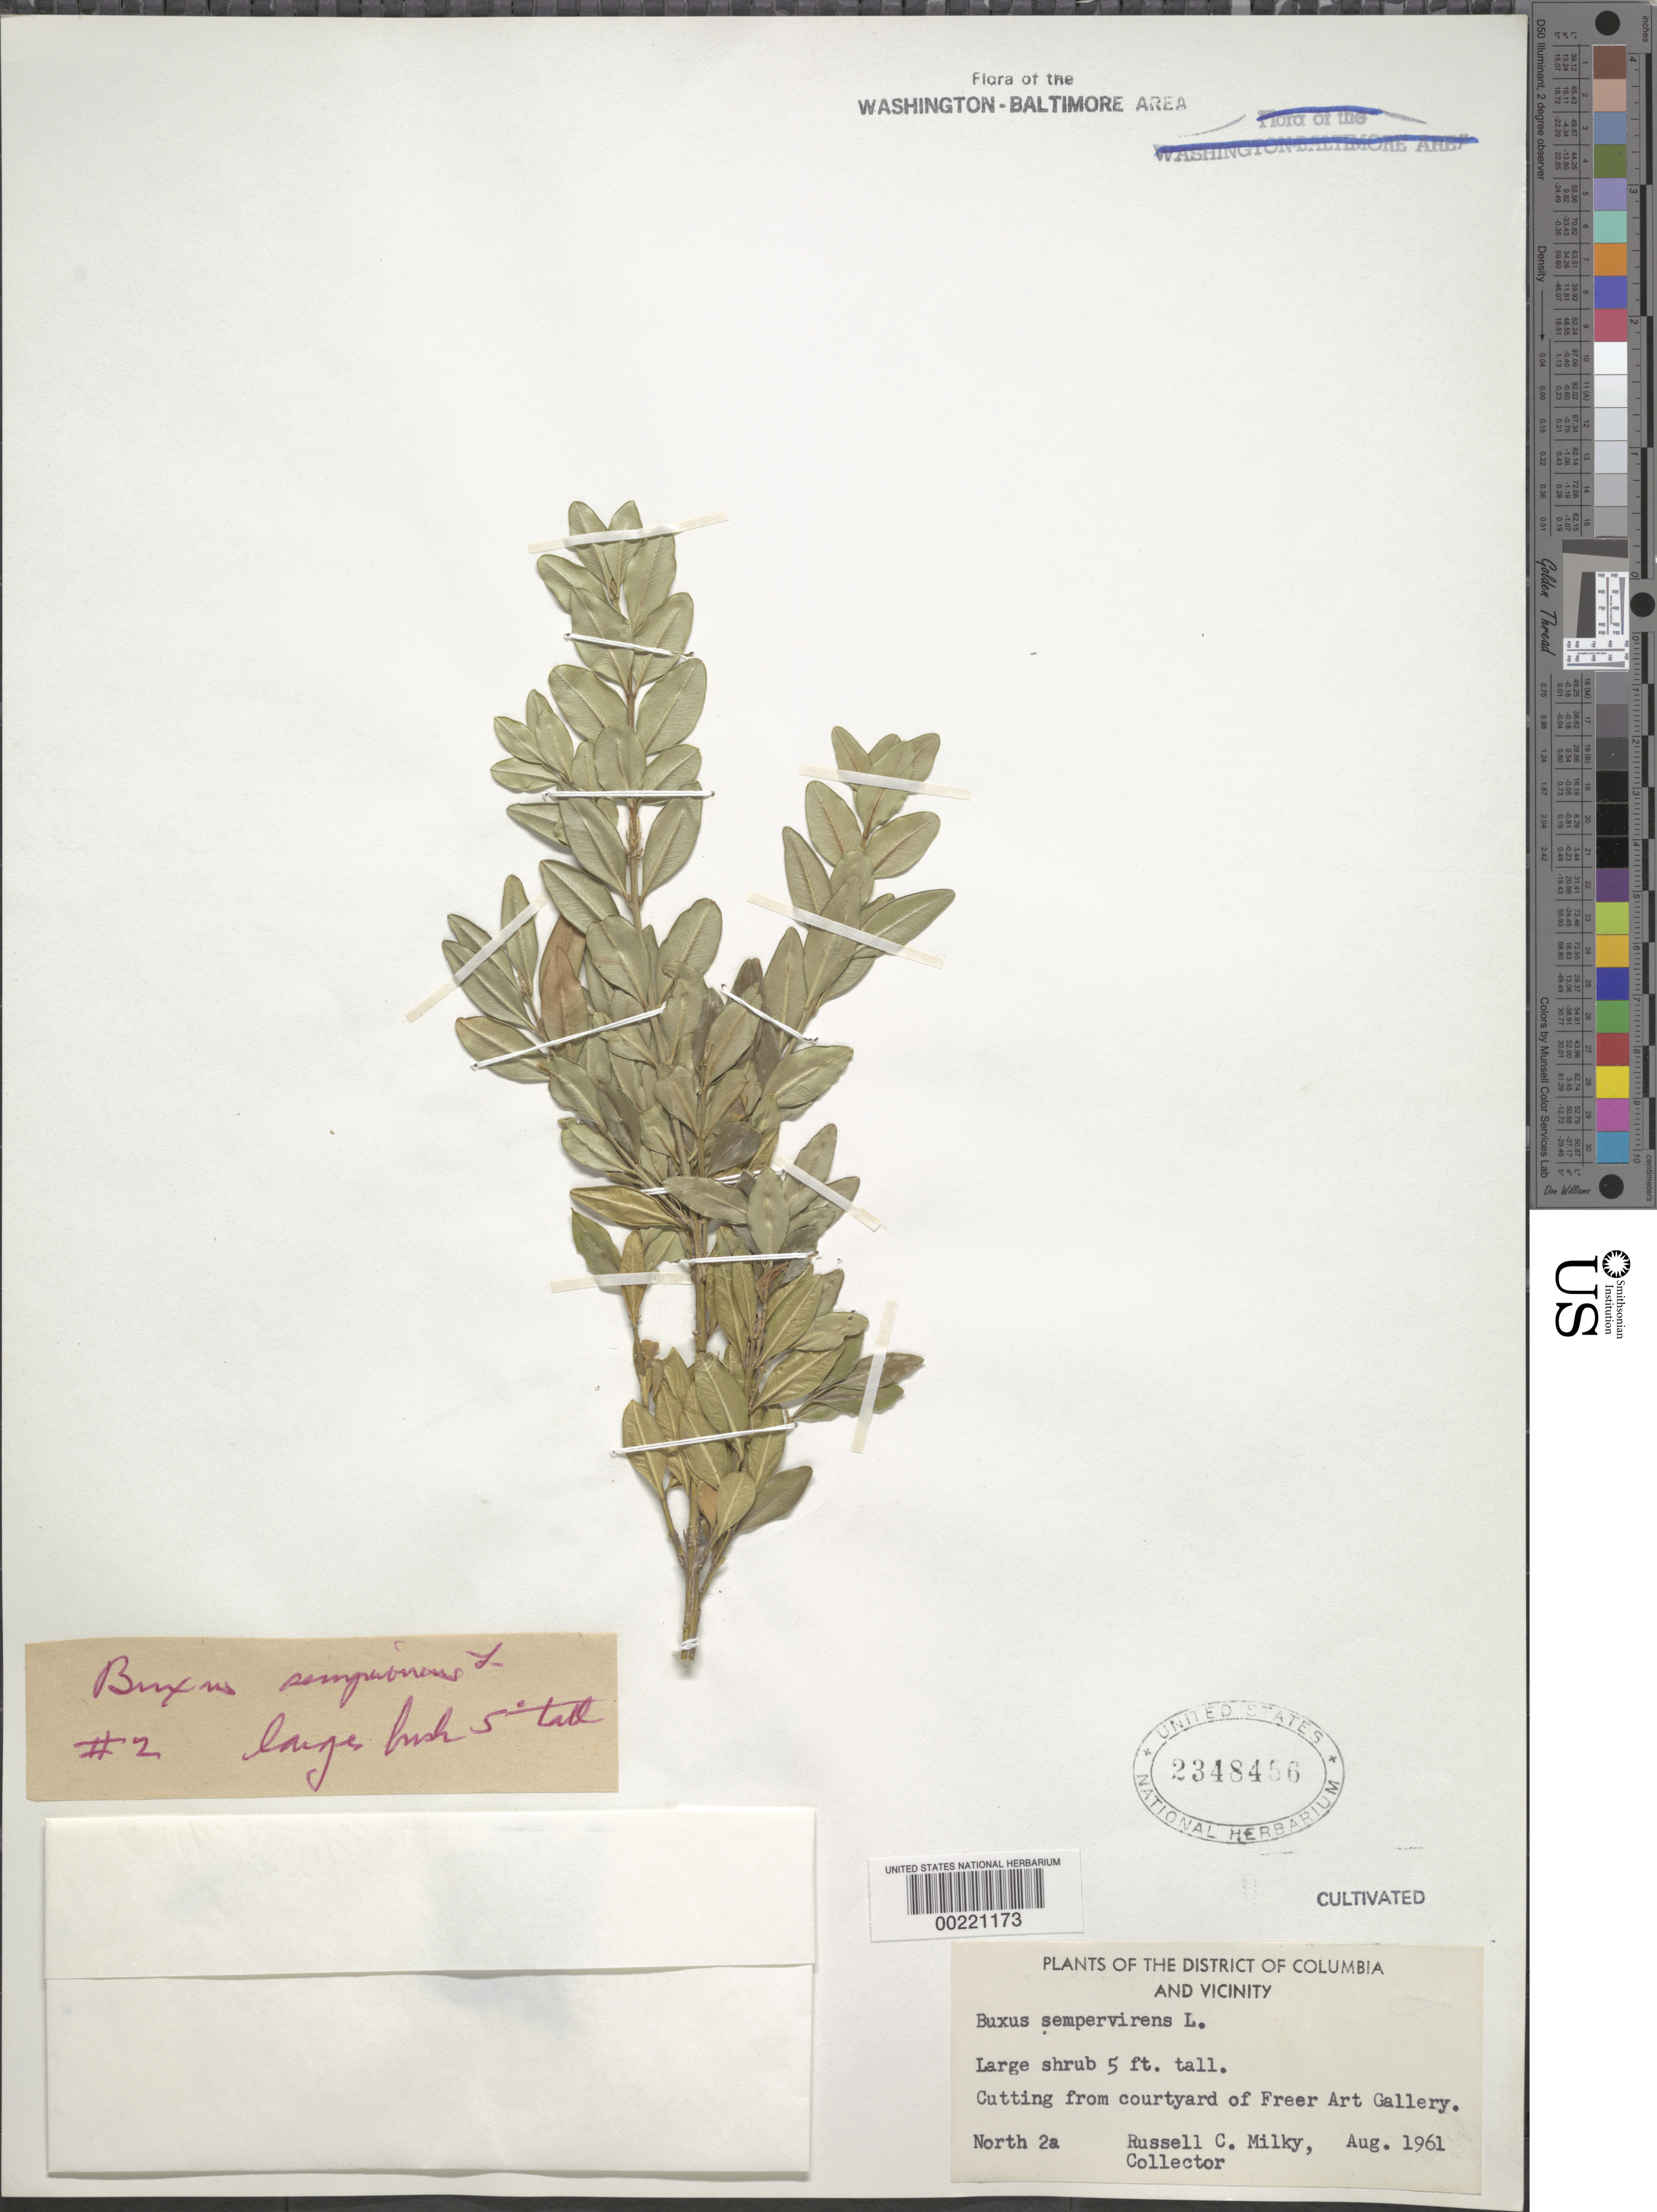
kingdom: Plantae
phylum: Tracheophyta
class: Magnoliopsida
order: Buxales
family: Buxaceae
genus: Buxus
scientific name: Buxus sempervirens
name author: L.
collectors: R. Milky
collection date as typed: Aug 1961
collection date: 1961-08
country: United States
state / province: District of Columbia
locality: Courtyard of Freer Art Gallery, north 2a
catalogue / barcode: US 2348456